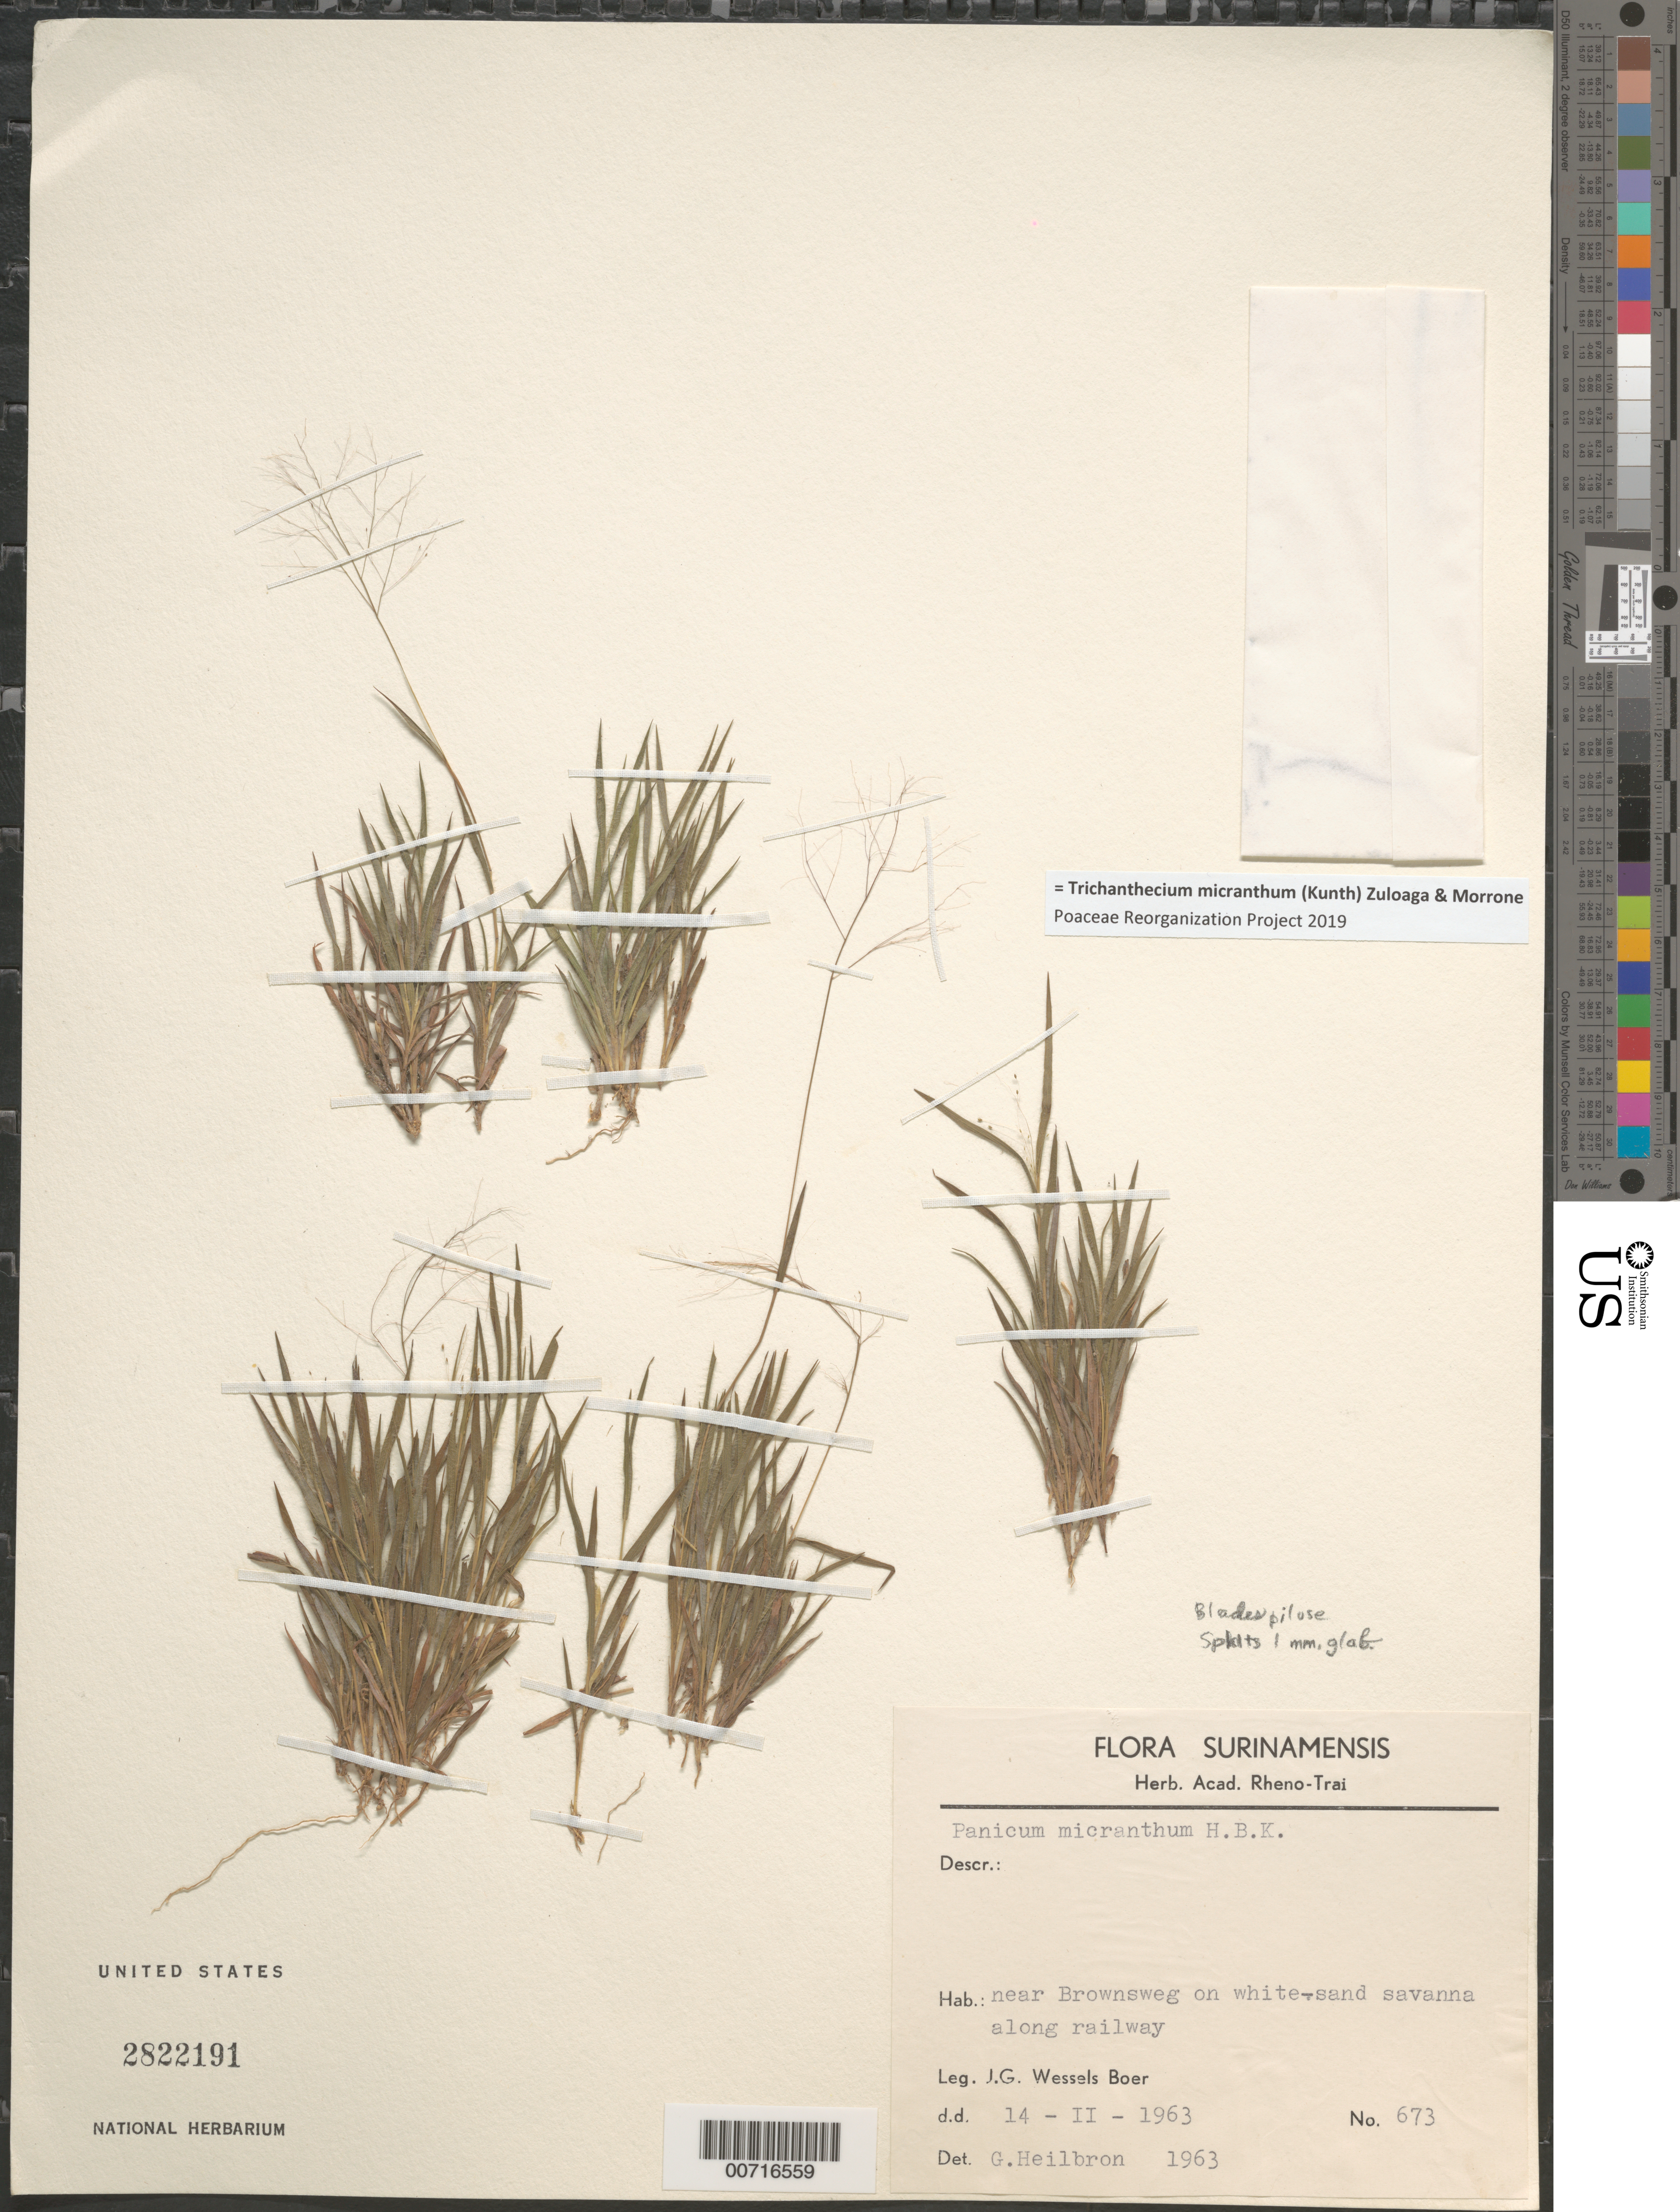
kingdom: Plantae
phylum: Tracheophyta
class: Liliopsida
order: Poales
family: Poaceae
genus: Trichanthecium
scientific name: Trichanthecium micranthum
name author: (Kunth) Zuloaga & Morrone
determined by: Poaceae Reorganization Project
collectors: J. G. Wessels Boer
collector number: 673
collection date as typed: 14-Feb-63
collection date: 1963-02-14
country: Suriname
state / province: Brokopondo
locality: Brownsweg, along railway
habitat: White sand savanna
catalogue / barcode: US 2822191